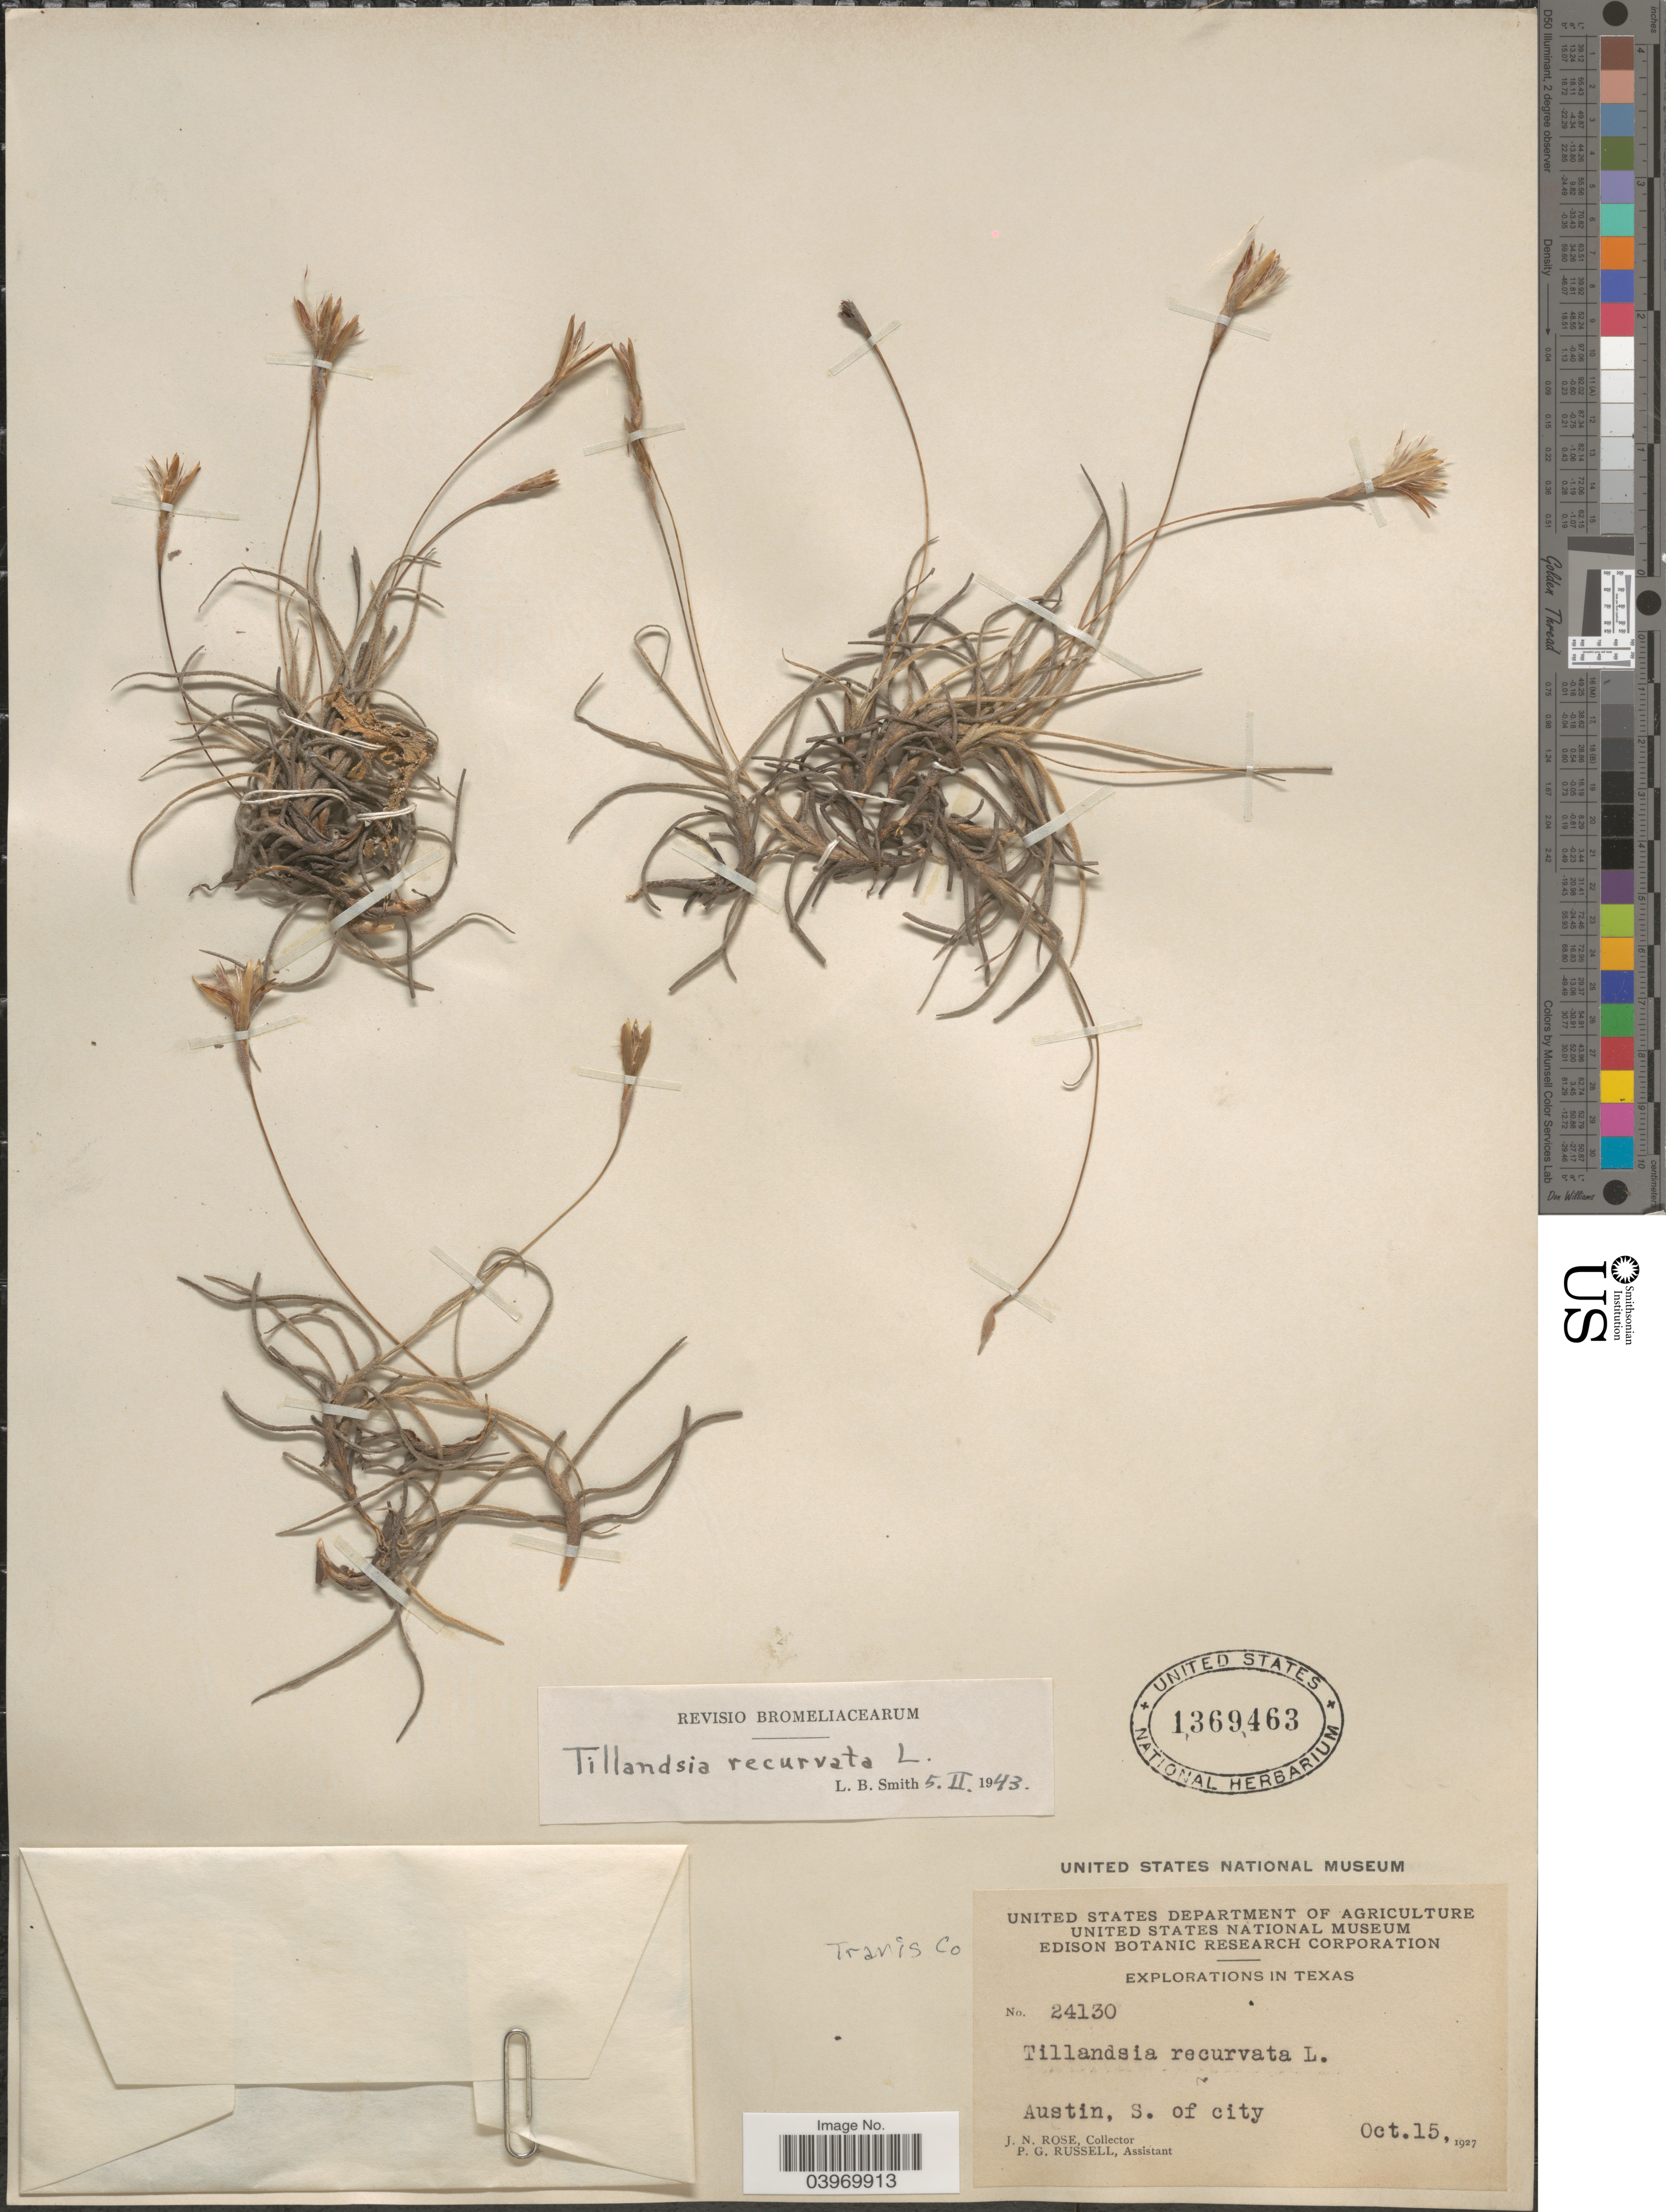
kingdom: Plantae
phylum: Tracheophyta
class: Liliopsida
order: Poales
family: Bromeliaceae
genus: Tillandsia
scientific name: Tillandsia recurvata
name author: L.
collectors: J. N. Rose & P. G. Russell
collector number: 24130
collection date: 1927-10-15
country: United States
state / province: Texas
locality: Austin, S. of city. Travis Co.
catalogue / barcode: US 1369463